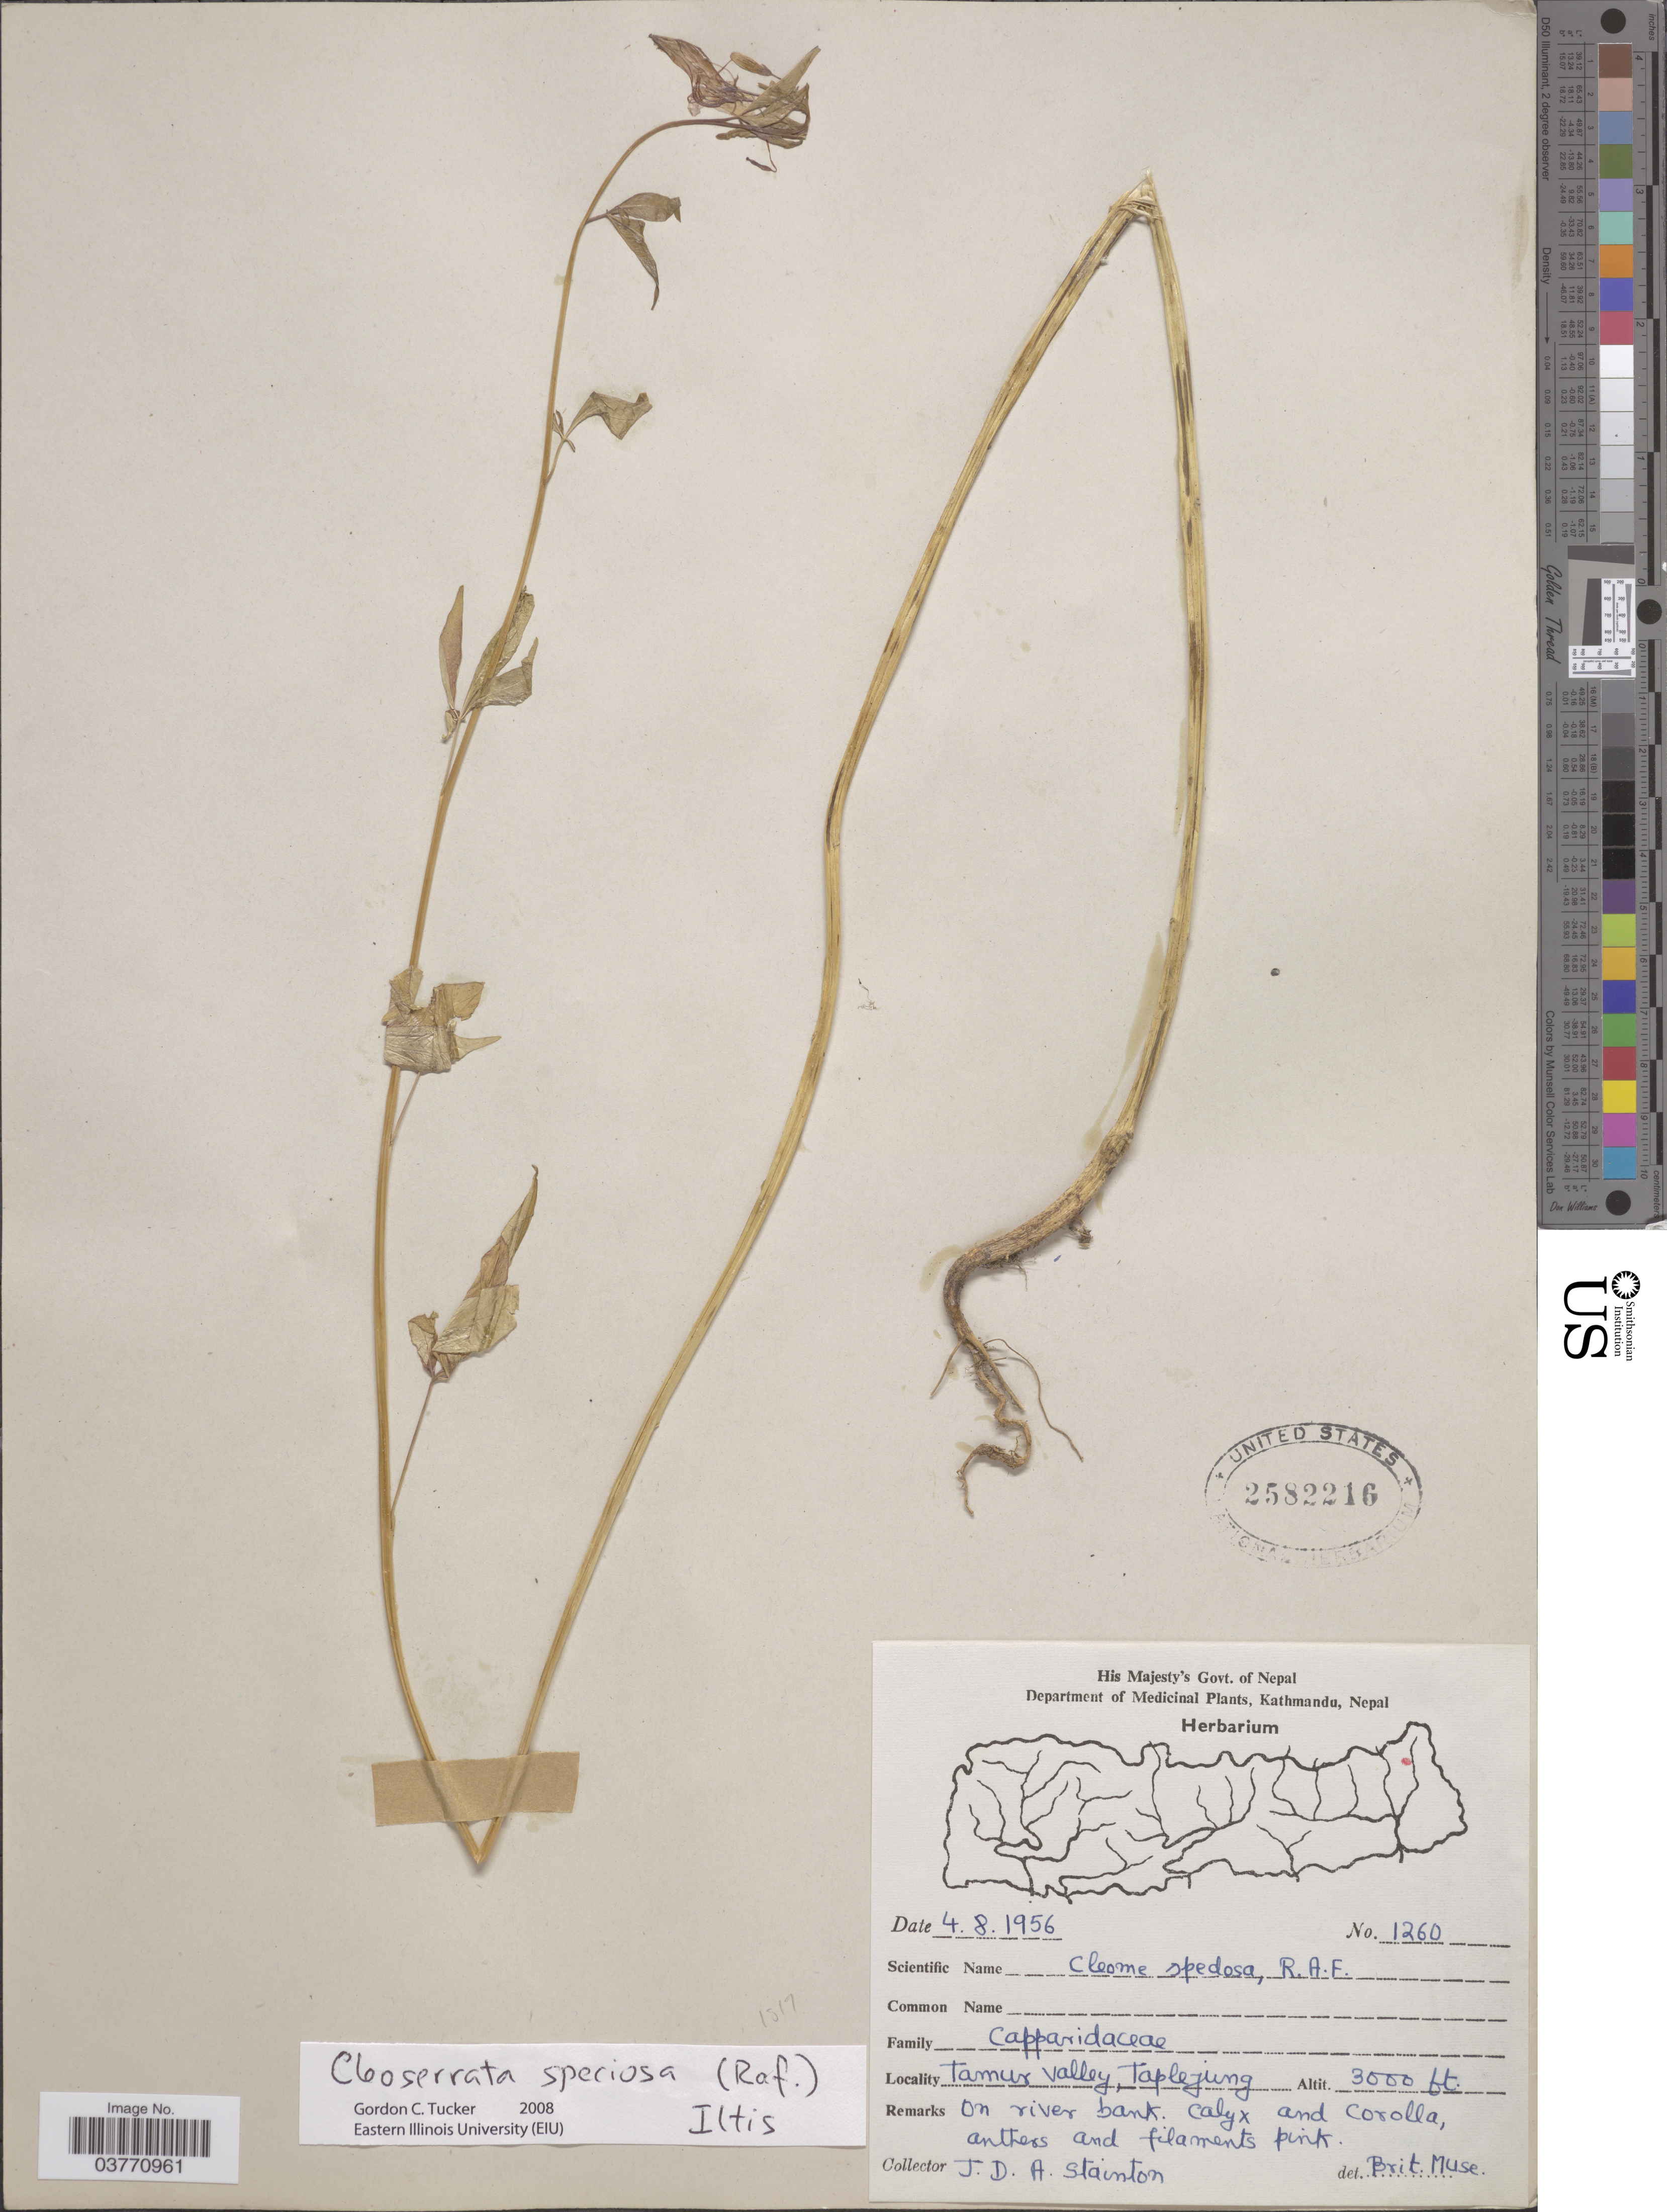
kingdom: Plantae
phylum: Tracheophyta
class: Magnoliopsida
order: Brassicales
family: Cleomaceae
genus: Cleoserrata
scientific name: Cleoserrata speciosa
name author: (Raf.) Iltis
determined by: Tucker, G. C.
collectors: J. Stainton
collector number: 1260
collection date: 1956-08-04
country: Nepal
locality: Tamur Valley, Taplejung.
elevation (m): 914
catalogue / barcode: US 2582216